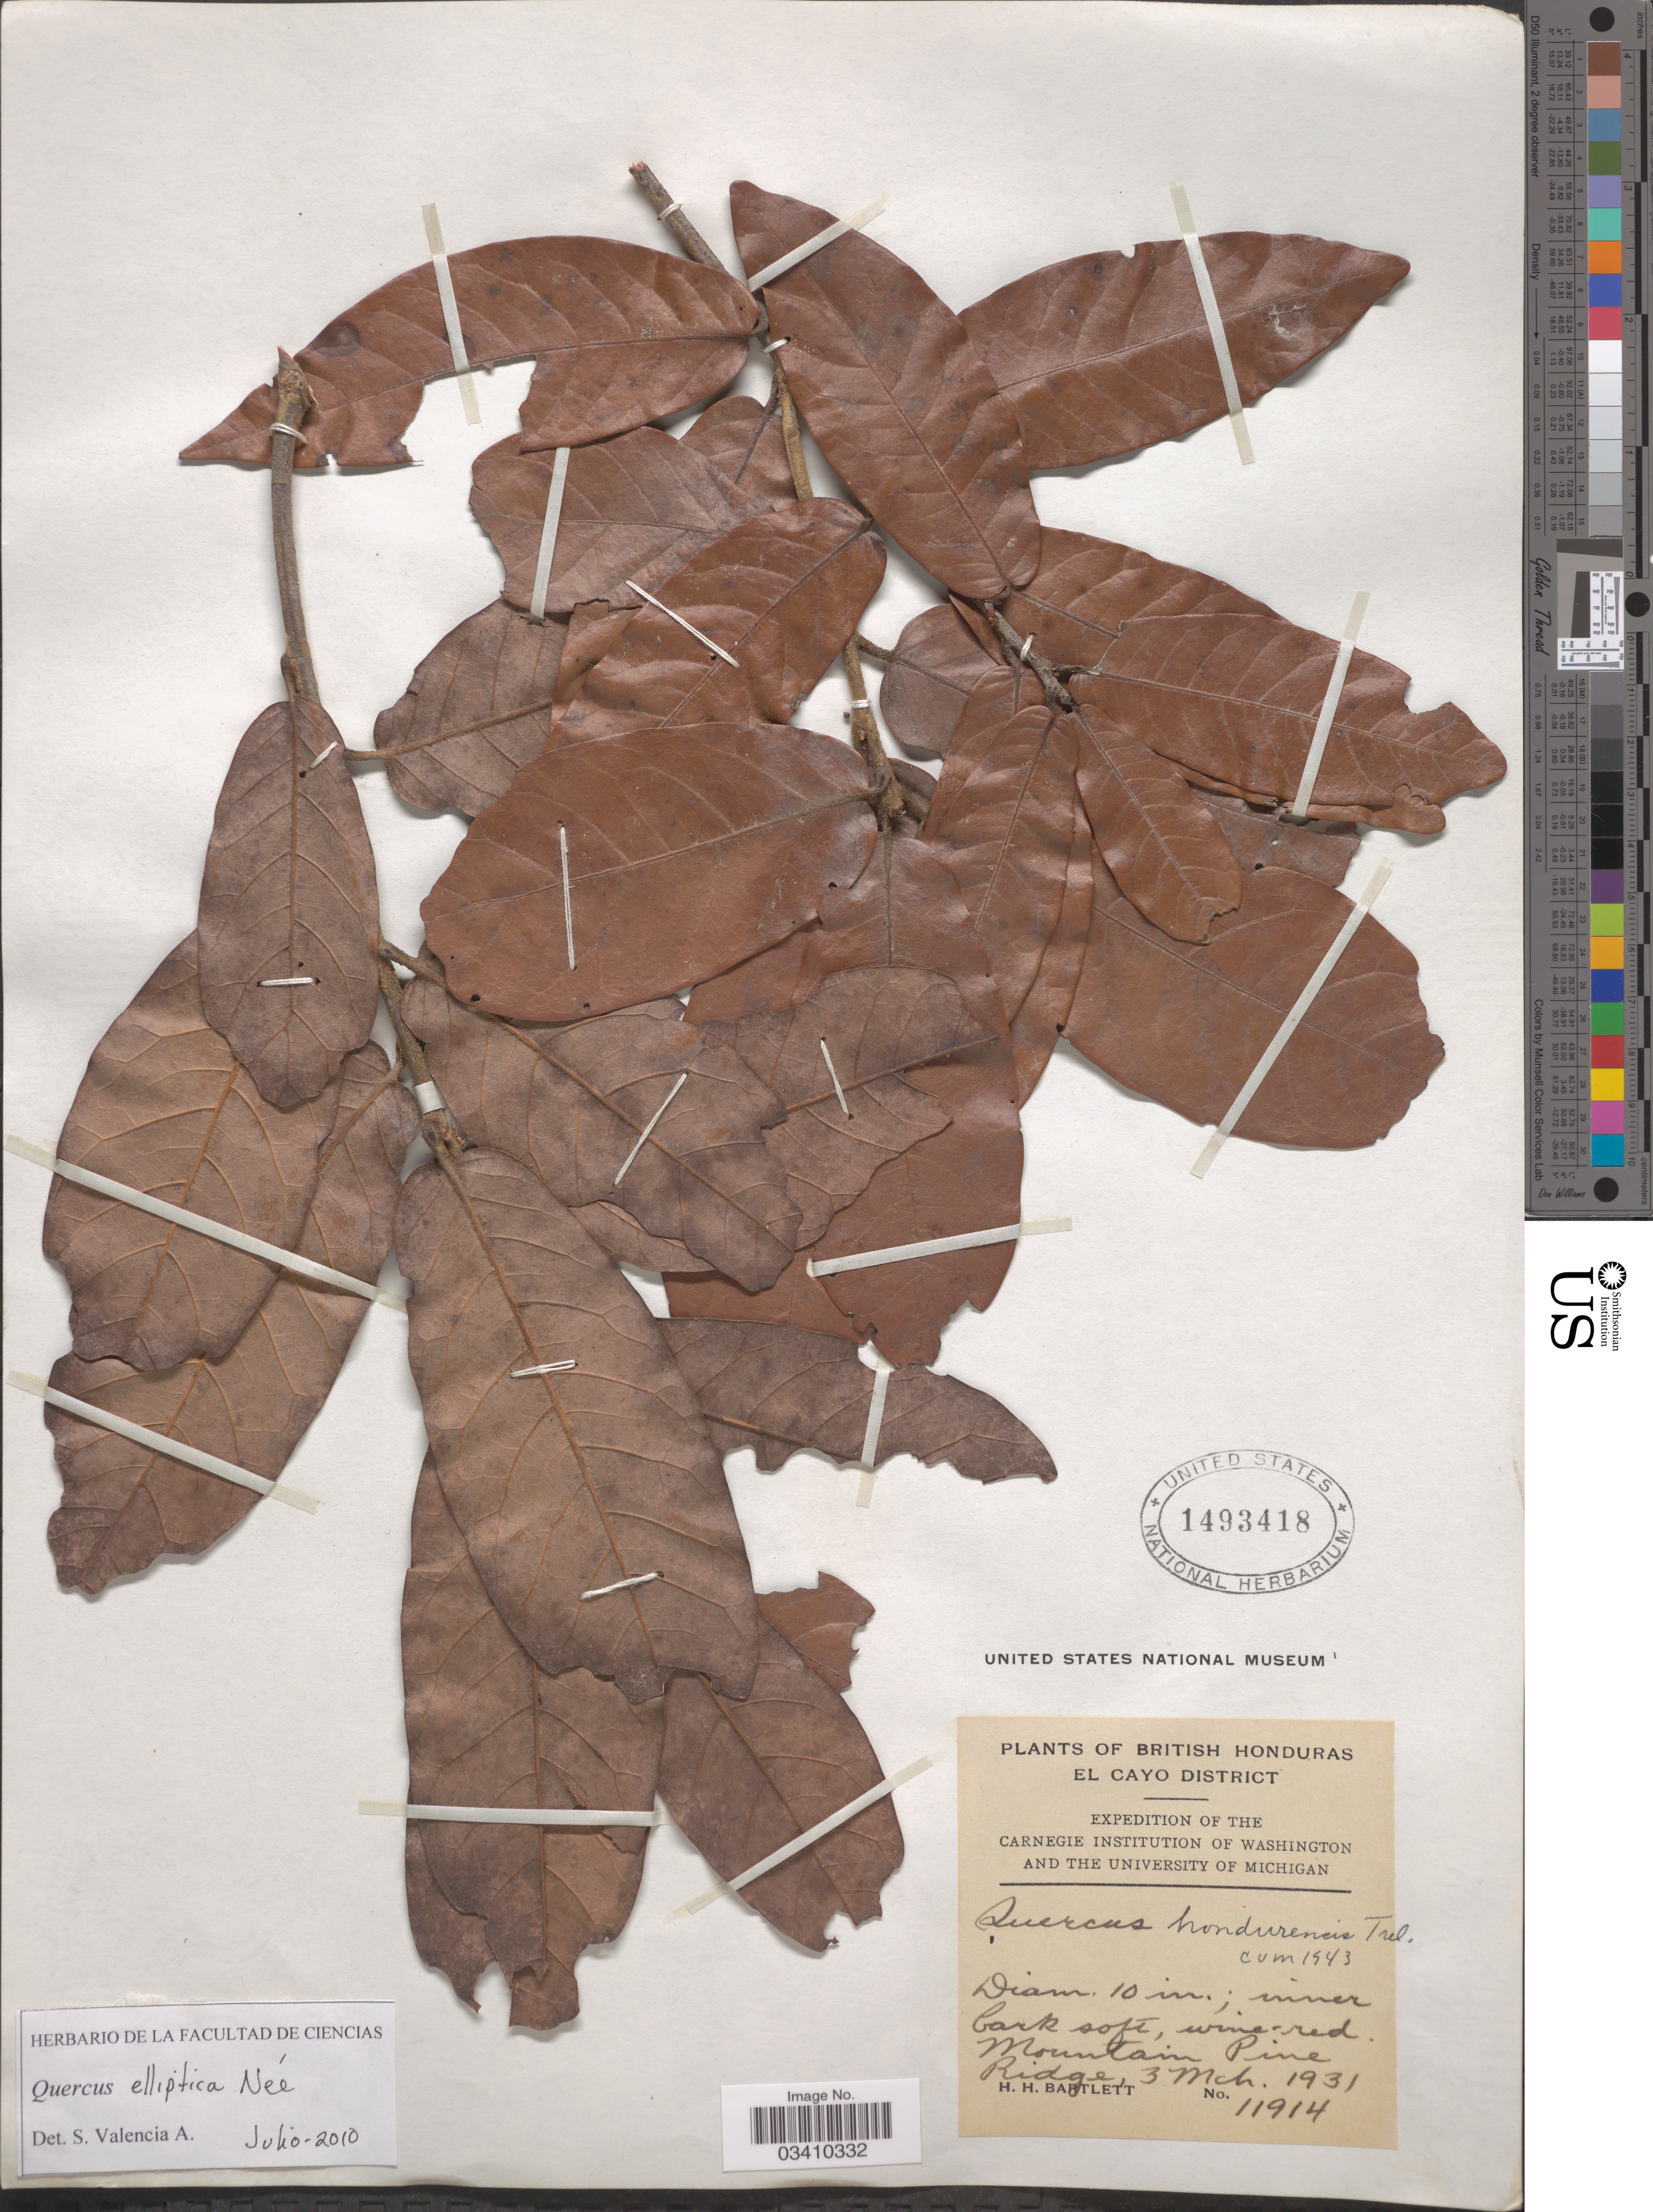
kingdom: Plantae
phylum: Tracheophyta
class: Magnoliopsida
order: Fagales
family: Fagaceae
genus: Quercus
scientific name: Quercus elliptica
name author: Née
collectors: H. H. Bartlett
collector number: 11914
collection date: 1931-03-03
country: Belize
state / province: Cayo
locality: British Honduras. El Cayo District. Mountain Pine Ridge.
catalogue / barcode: US 1493418